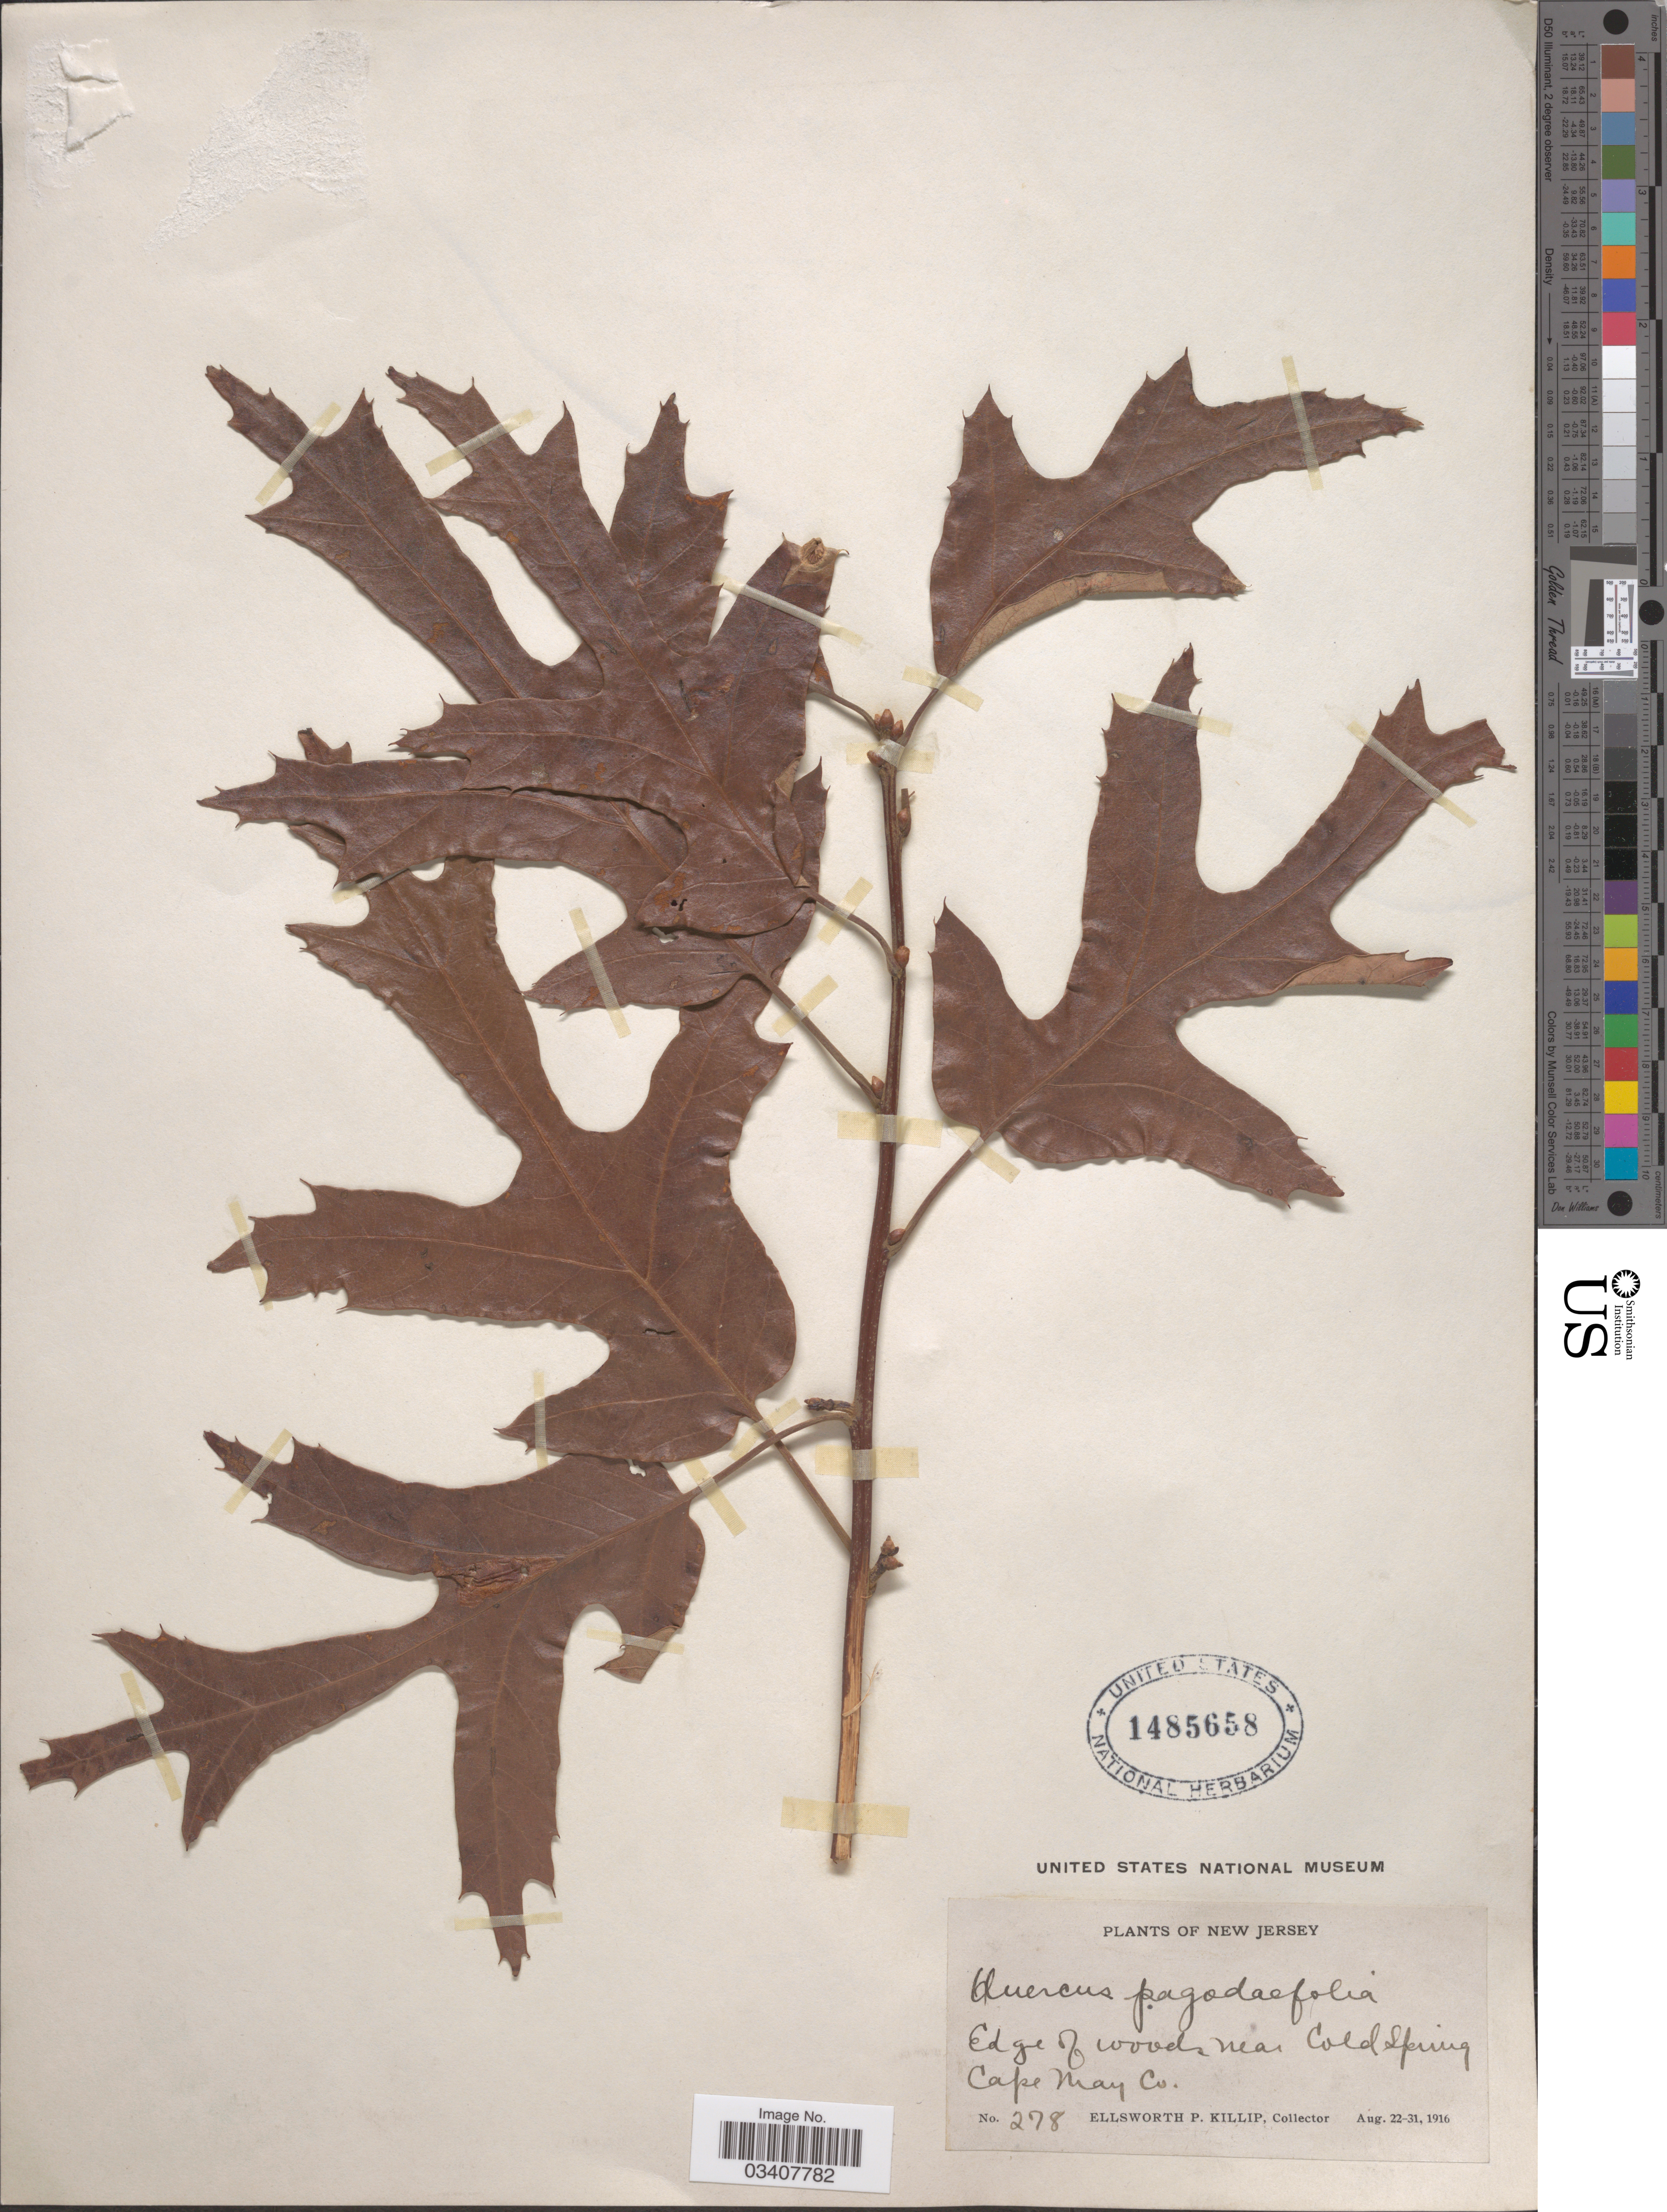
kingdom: Plantae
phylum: Tracheophyta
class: Magnoliopsida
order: Fagales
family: Fagaceae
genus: Quercus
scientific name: Quercus pagodifolia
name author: (Elliott) Ashe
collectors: E. P. Killip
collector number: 278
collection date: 1916-08-22/1916-08-31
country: United States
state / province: New Jersey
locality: Edge of woods near Cold Spring. Cape May Co.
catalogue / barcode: US 1485658